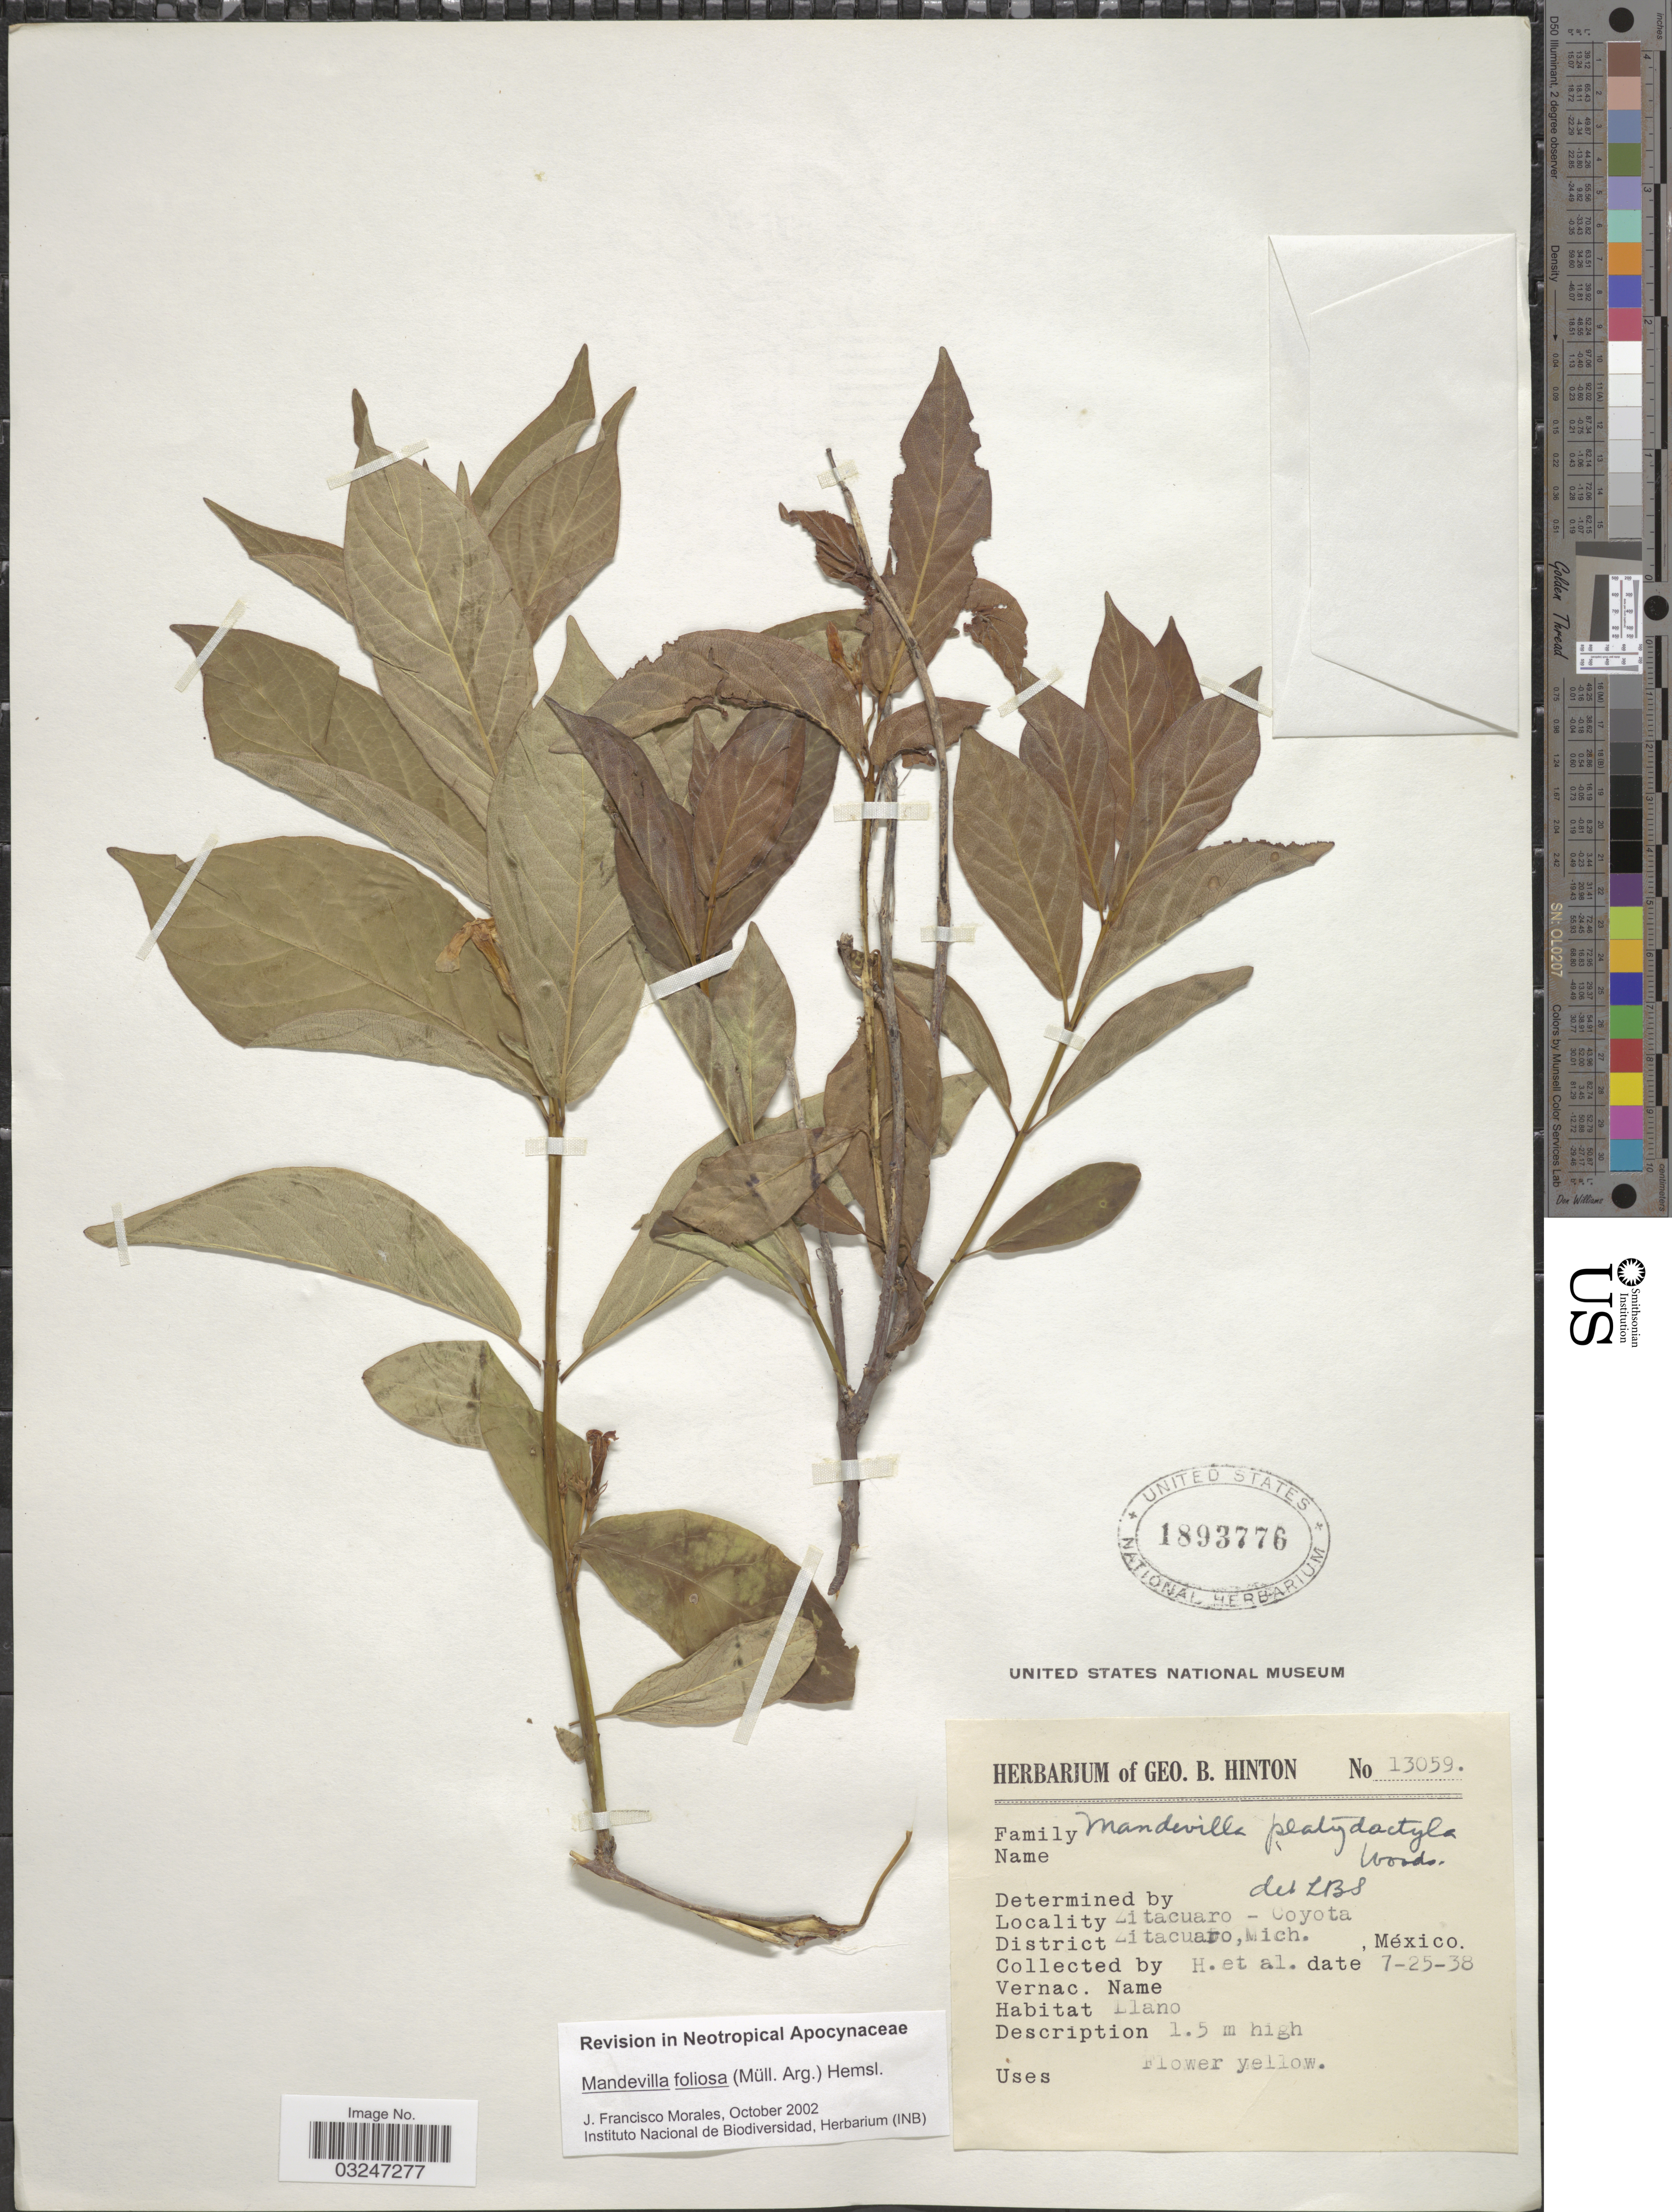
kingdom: Plantae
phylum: Tracheophyta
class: Magnoliopsida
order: Gentianales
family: Apocynaceae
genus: Mandevilla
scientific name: Mandevilla foliosa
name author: (Müll. Arg.) Hemsl.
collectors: G. B. Hinton & et al.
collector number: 13059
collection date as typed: Transcribed d/m/y: 25/7/38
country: Mexico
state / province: Michoacán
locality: Zitacuaro - Coyota. District Zitacuaro, Mich.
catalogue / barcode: US 1893776